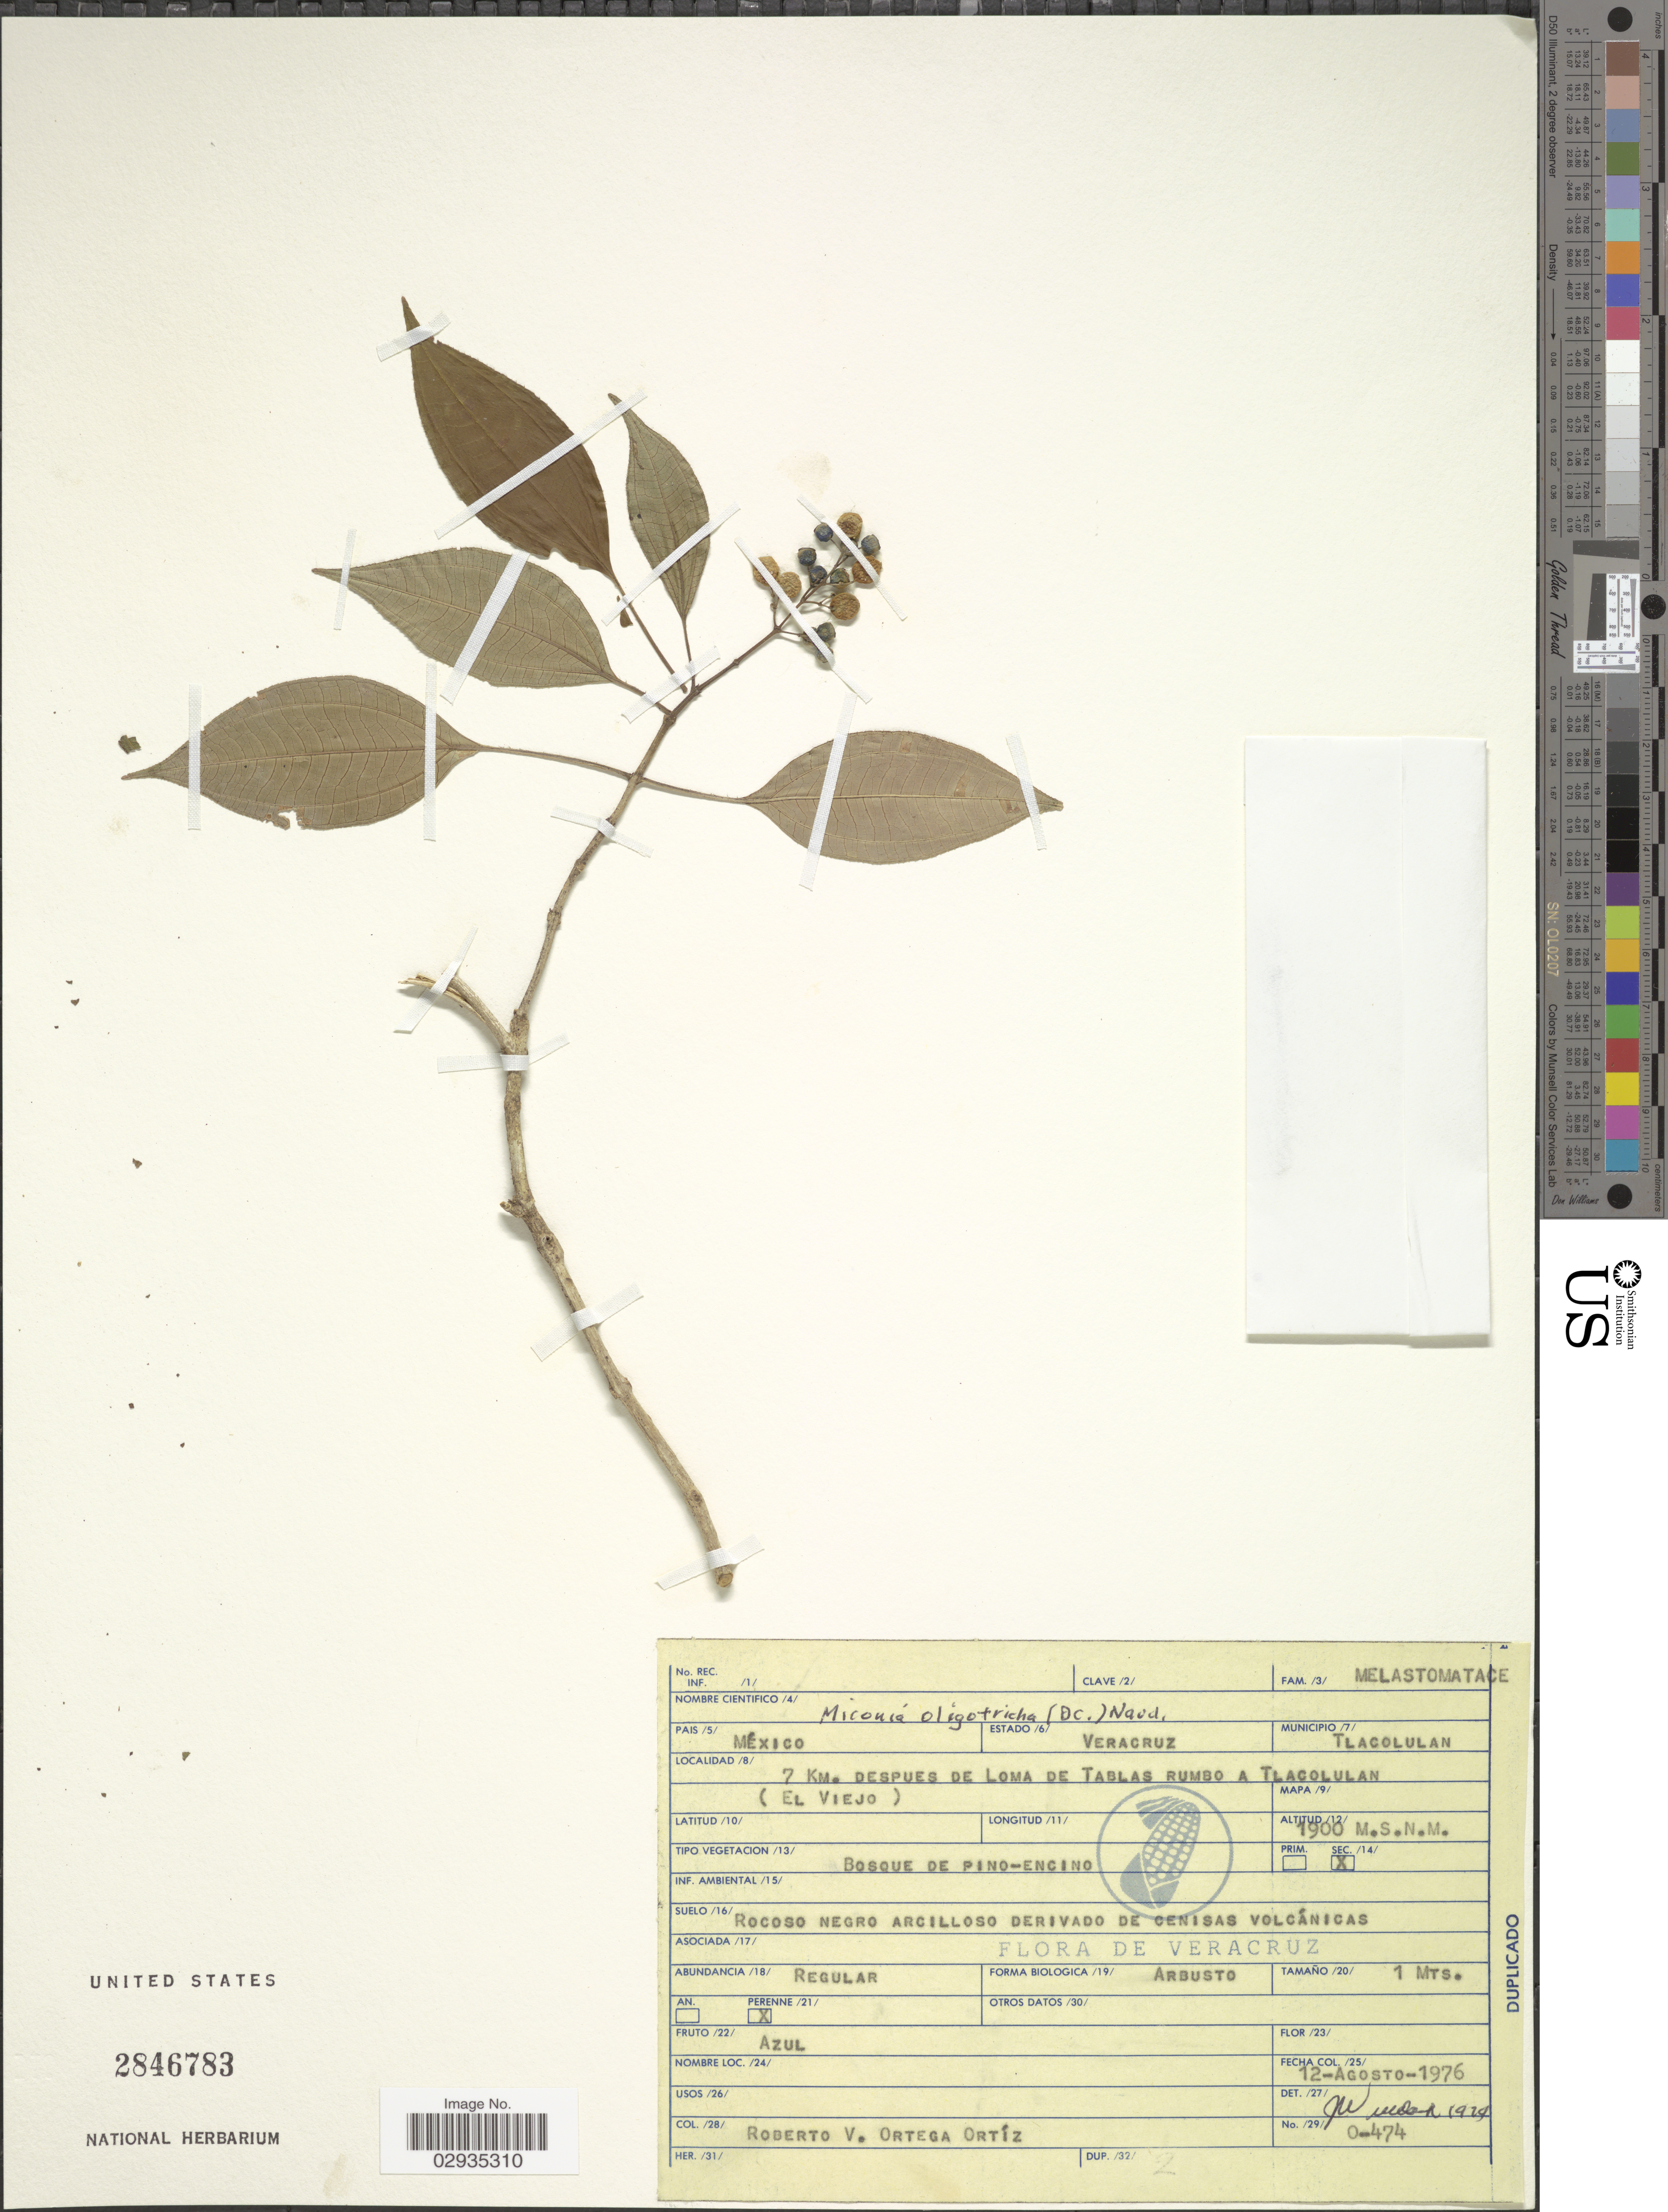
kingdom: Plantae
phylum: Tracheophyta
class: Magnoliopsida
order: Myrtales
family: Melastomataceae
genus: Miconia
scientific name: Miconia oligotricha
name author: (DC.) Naudin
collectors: R. V. Ortega O.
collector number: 0-474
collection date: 1976-08-12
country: Mexico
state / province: Veracruz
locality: Estado Veracruz, Municipio Tlacolulan, 7 km. despues de loma de Tablas Rumbo a Tlacolulan (El Viejo).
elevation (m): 1900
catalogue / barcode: US 2846783